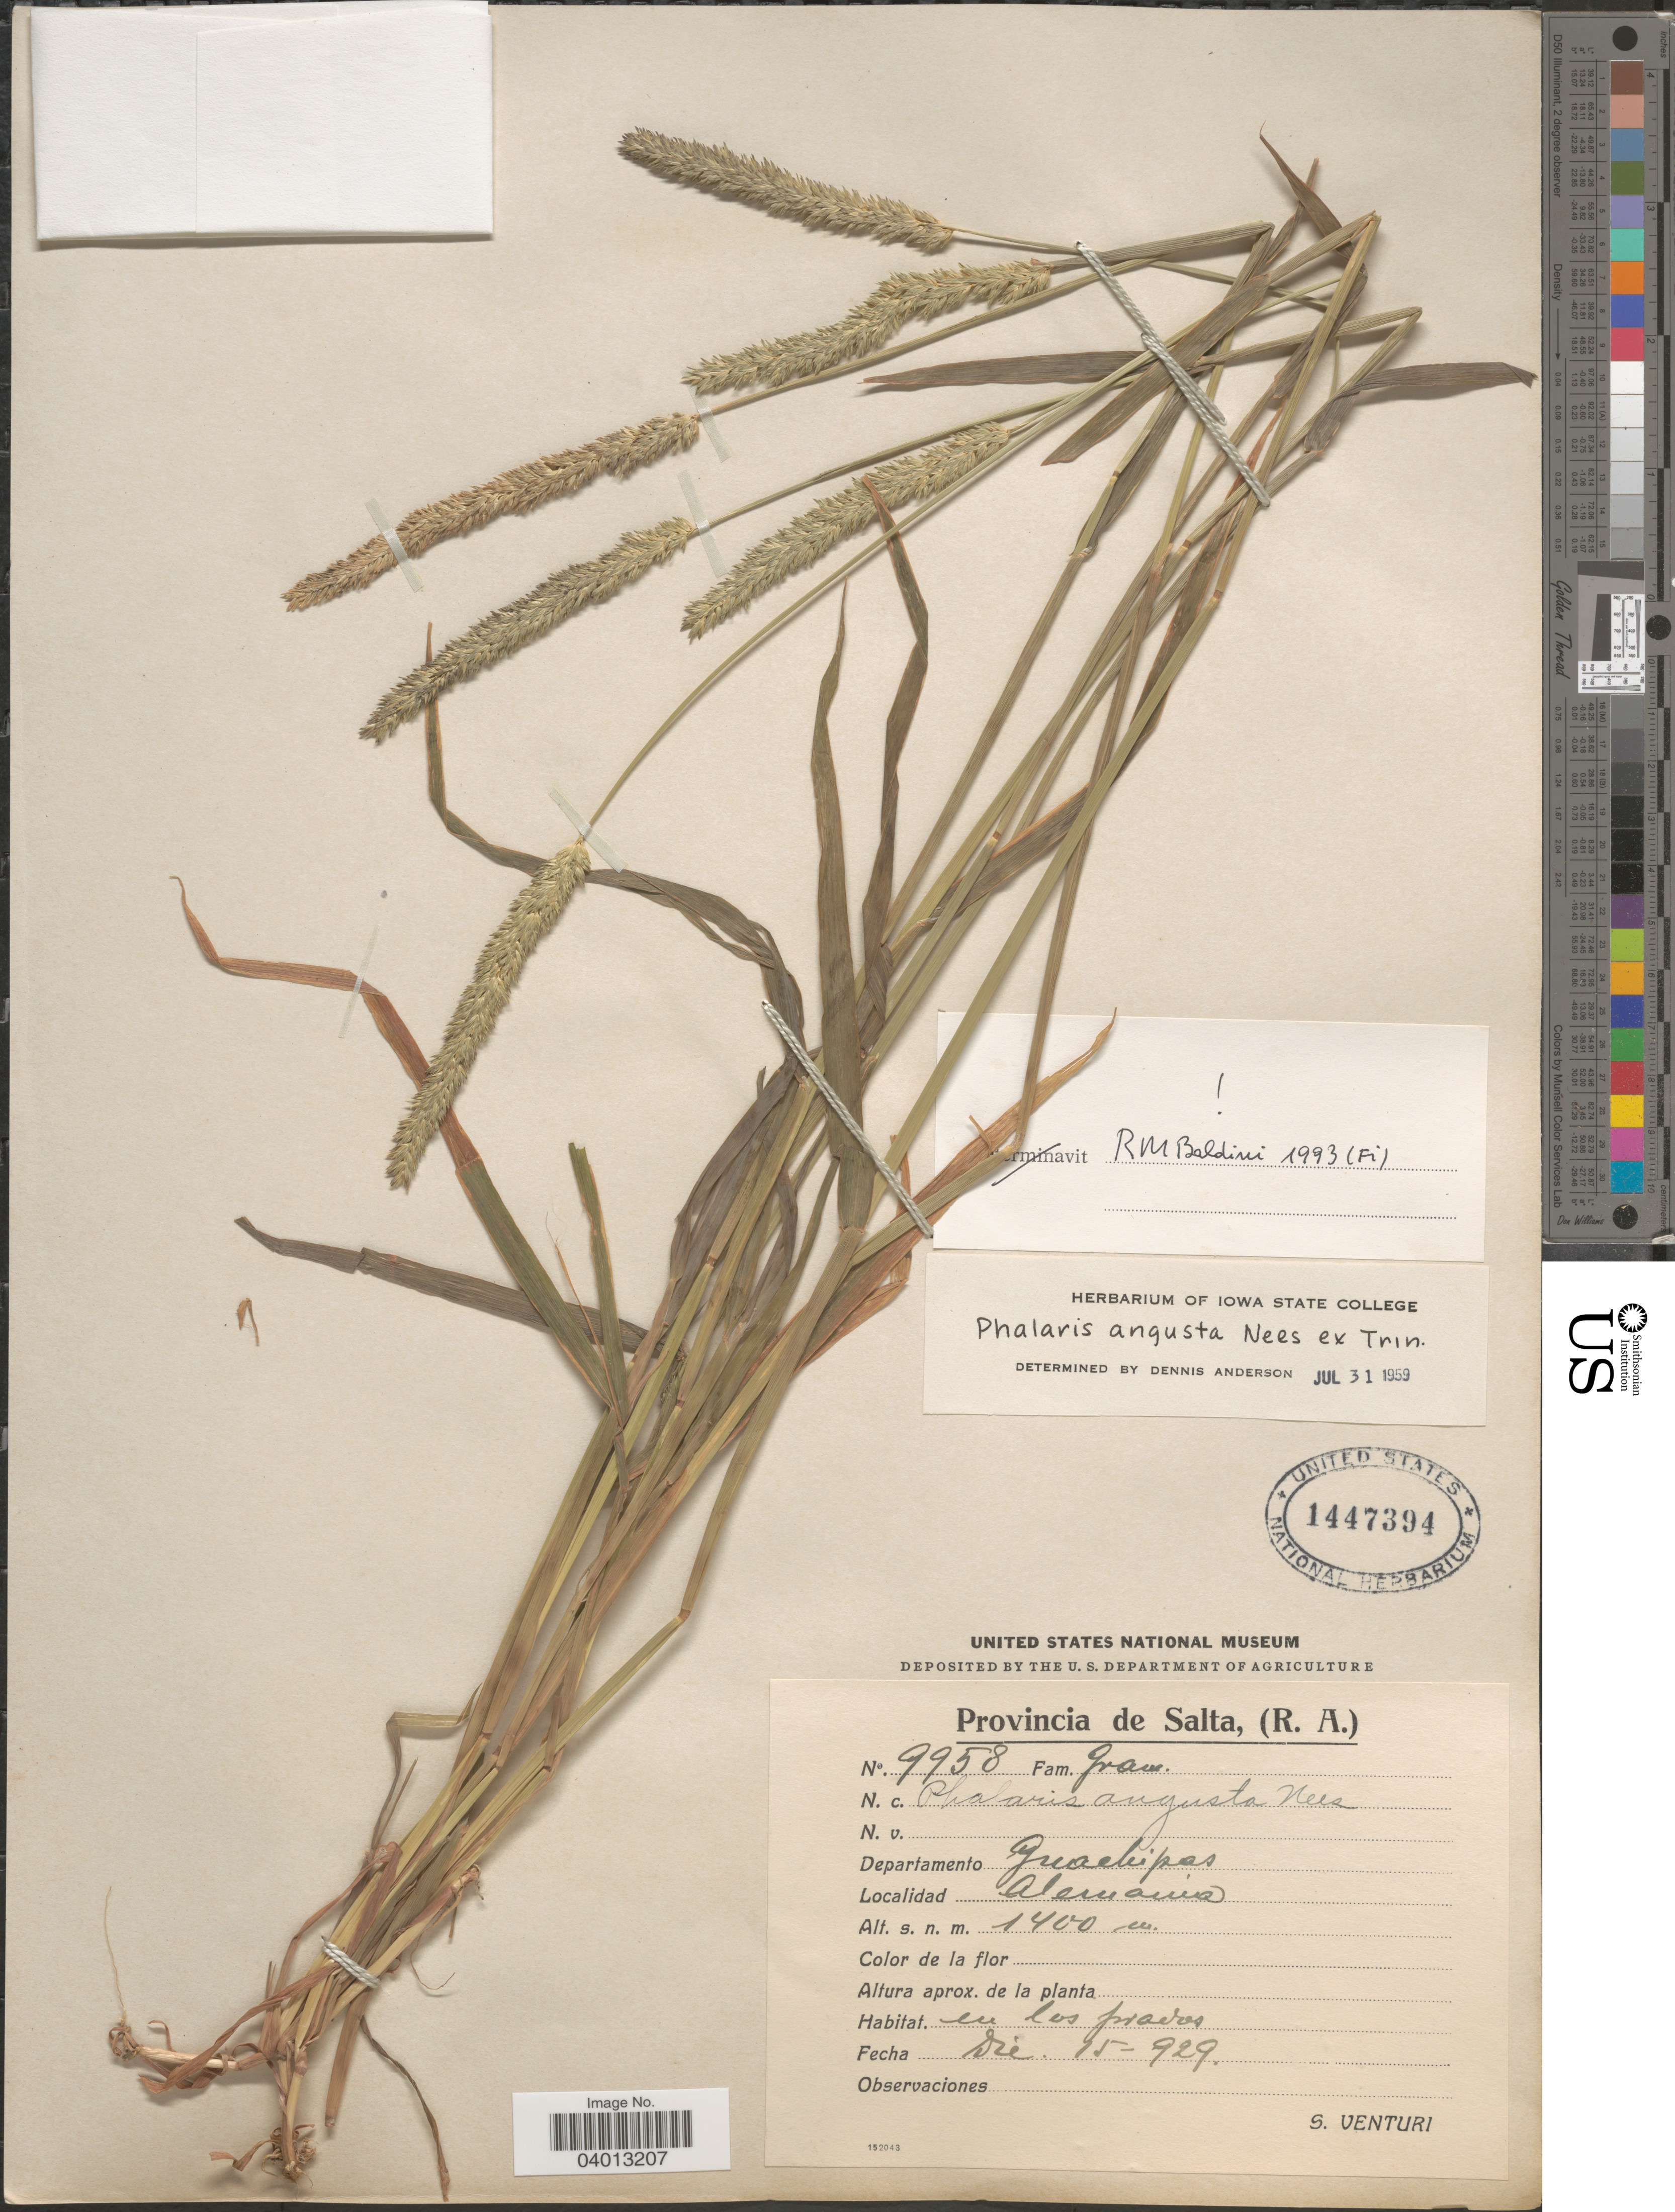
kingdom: Plantae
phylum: Tracheophyta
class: Liliopsida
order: Poales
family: Poaceae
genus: Phalaris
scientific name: Phalaris angusta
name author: Nees ex Trin.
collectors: S. Venturi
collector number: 9958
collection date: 1929-12-15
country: Argentina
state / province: Salta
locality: Departamento Guachipas. Alemania.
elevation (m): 1400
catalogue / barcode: US 1447394